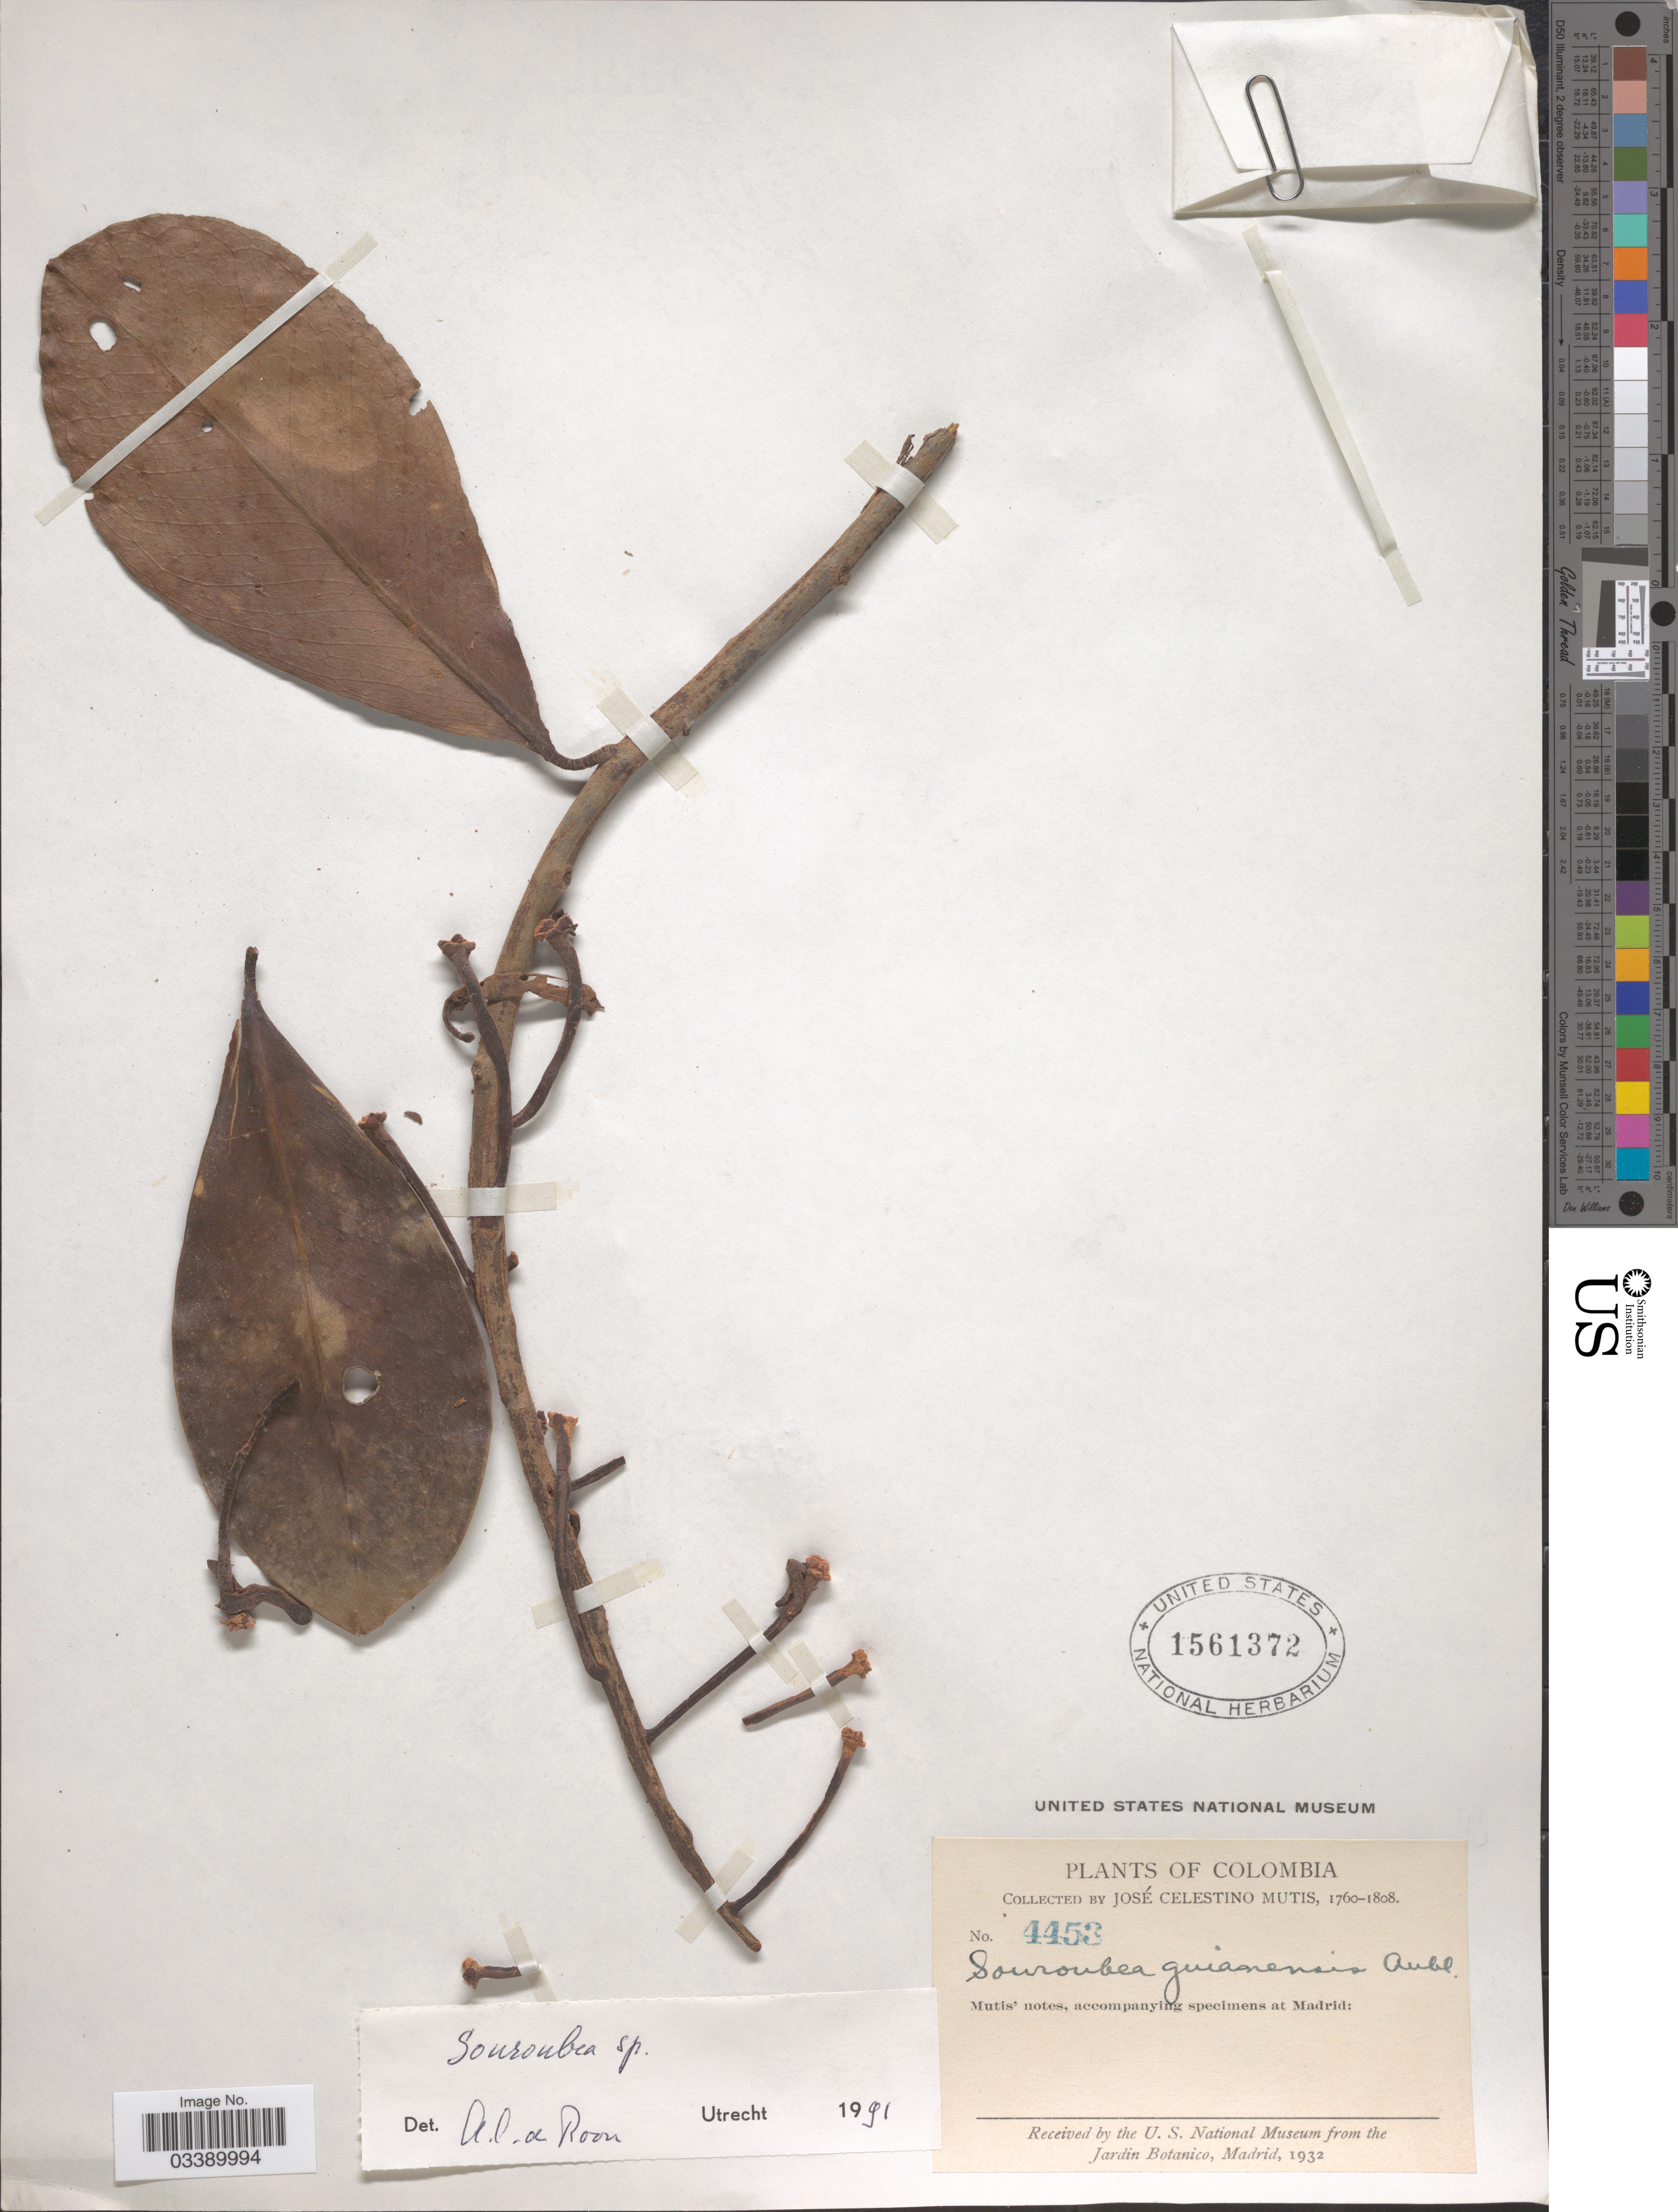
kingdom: Plantae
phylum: Tracheophyta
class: Magnoliopsida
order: Ericales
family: Marcgraviaceae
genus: Souroubea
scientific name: Souroubea sp.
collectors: J. C. B. Mutis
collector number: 4453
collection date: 1760/1808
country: Colombia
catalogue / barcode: US 1561372